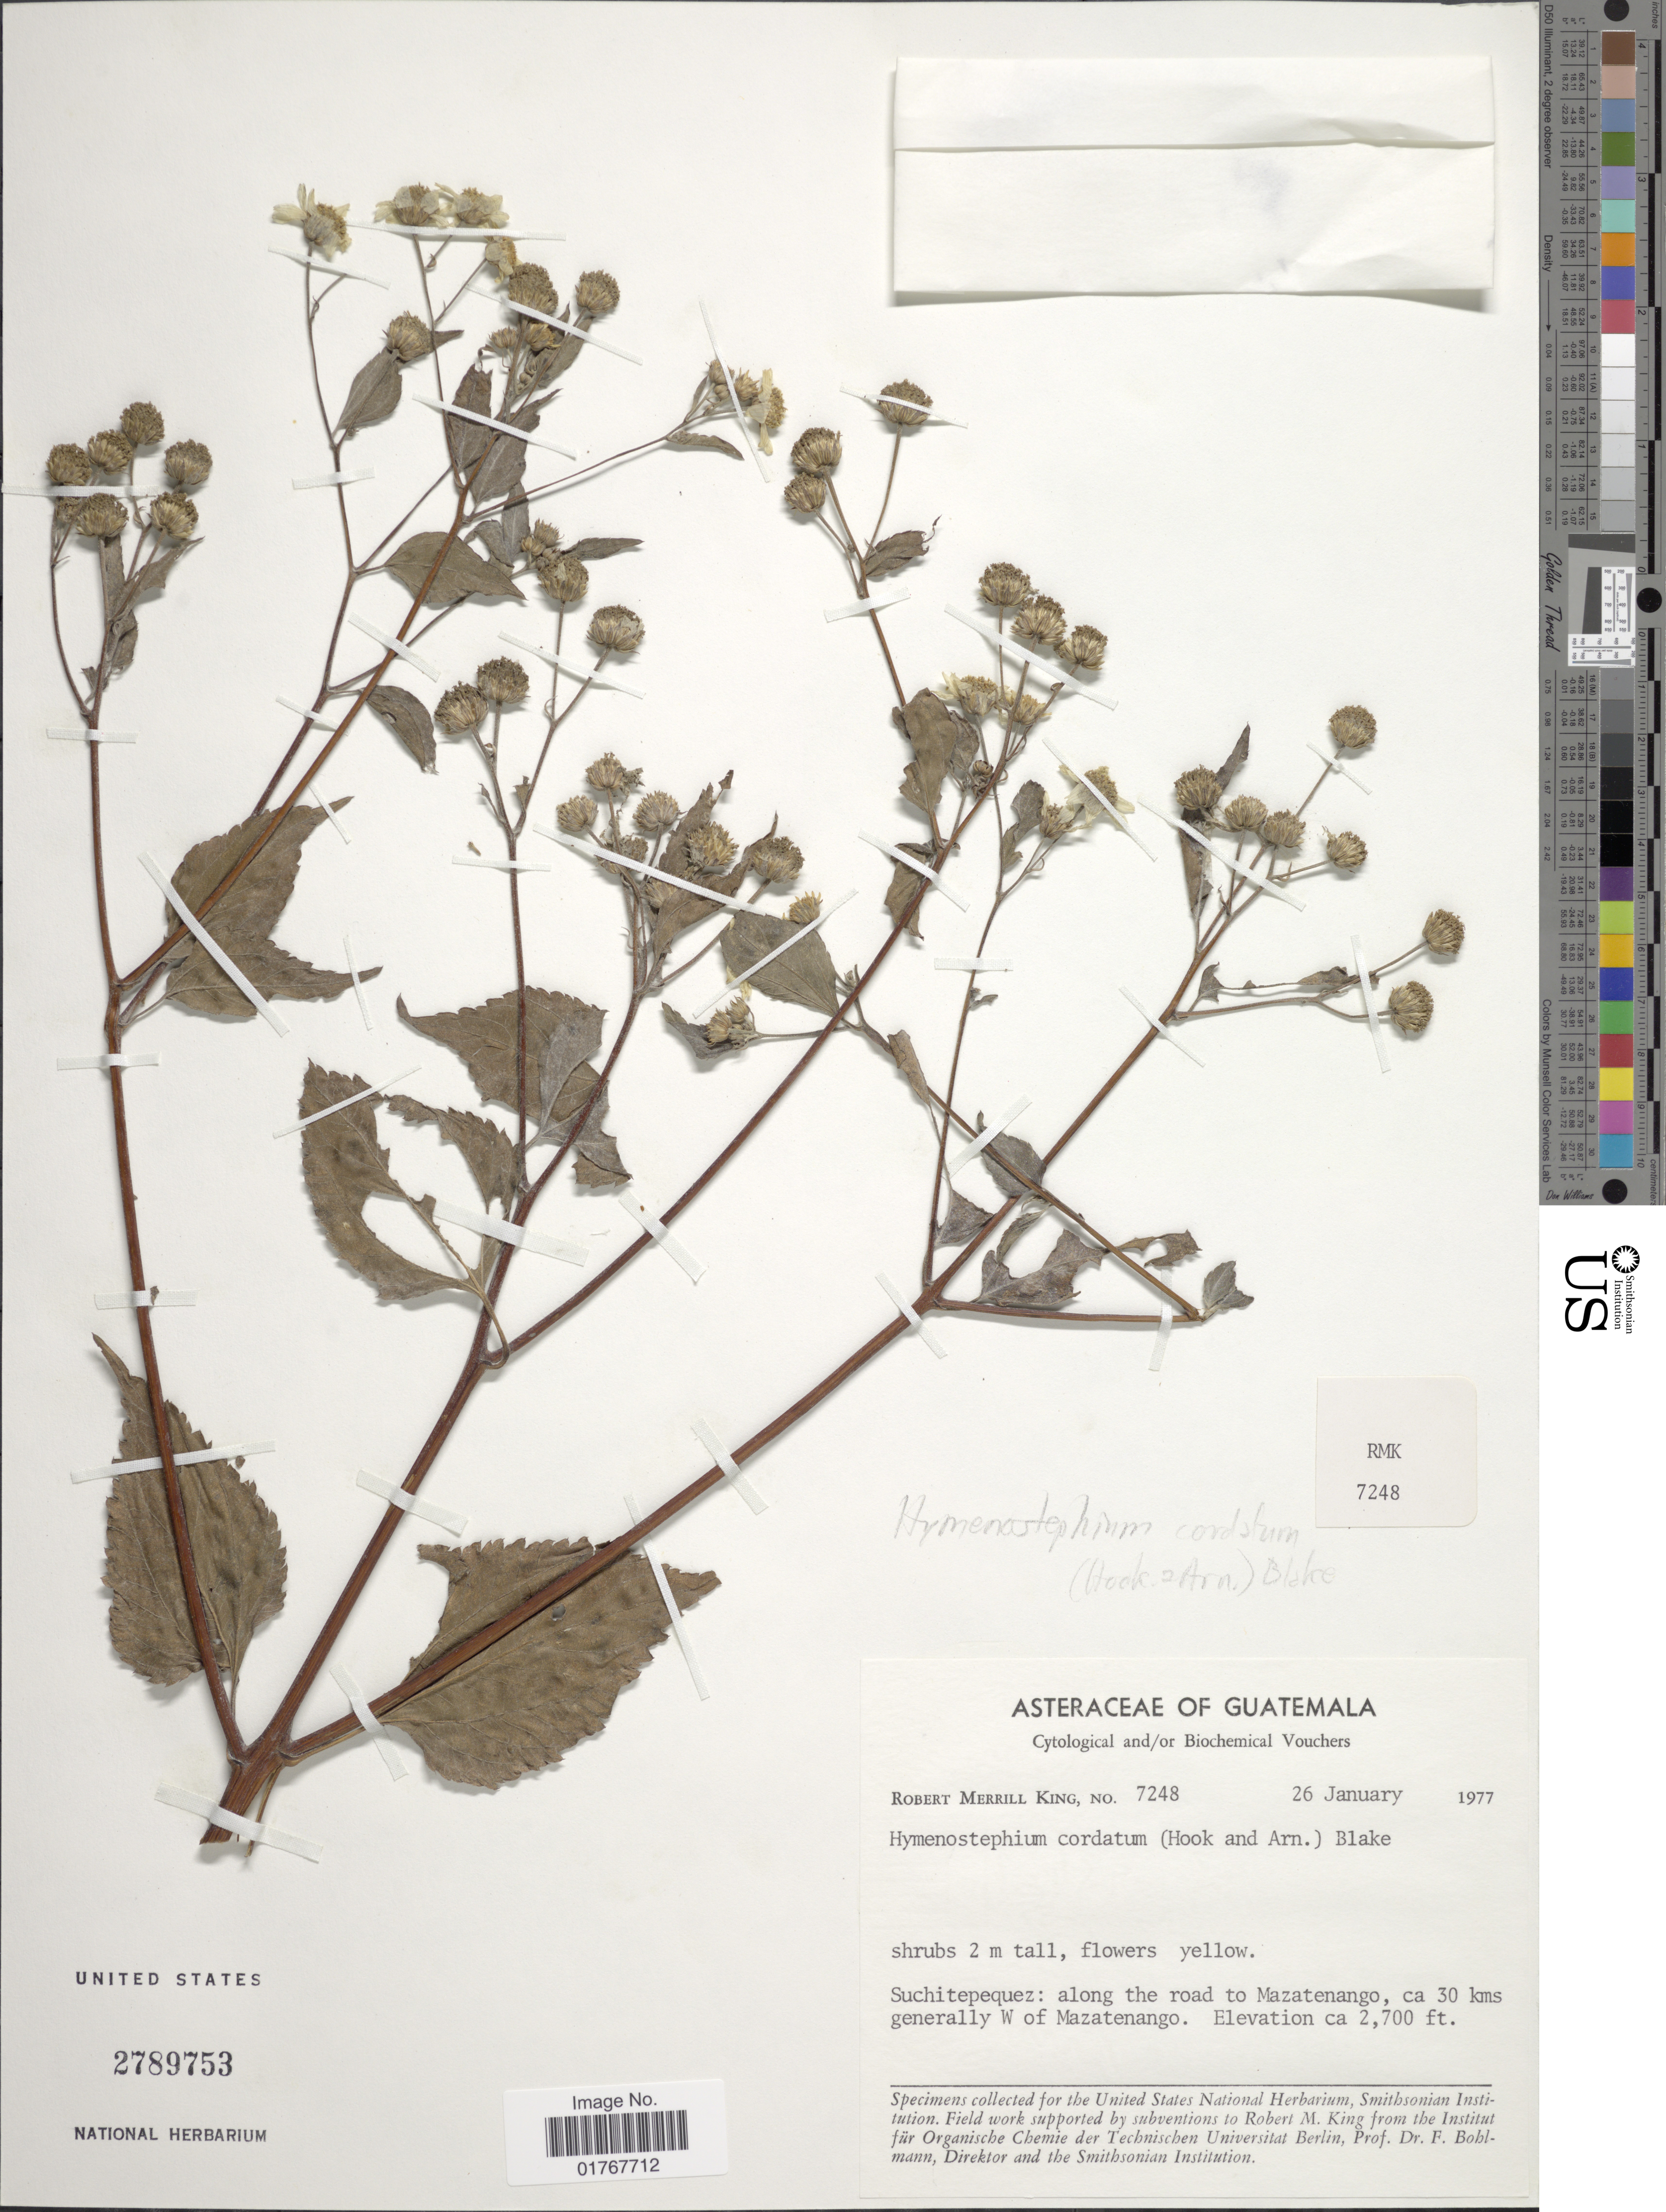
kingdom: Plantae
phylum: Tracheophyta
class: Magnoliopsida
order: Asterales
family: Asteraceae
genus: Viguiera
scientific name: Viguiera cordata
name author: (Hook. & Arn.) D'Arcy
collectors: R. M. King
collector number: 7248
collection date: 1977-01-26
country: Guatemala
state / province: Suchitepéquez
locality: Along the road to Mazatenango, ca 30 kms generally W of Mazatenango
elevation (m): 823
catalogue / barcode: US 2789753